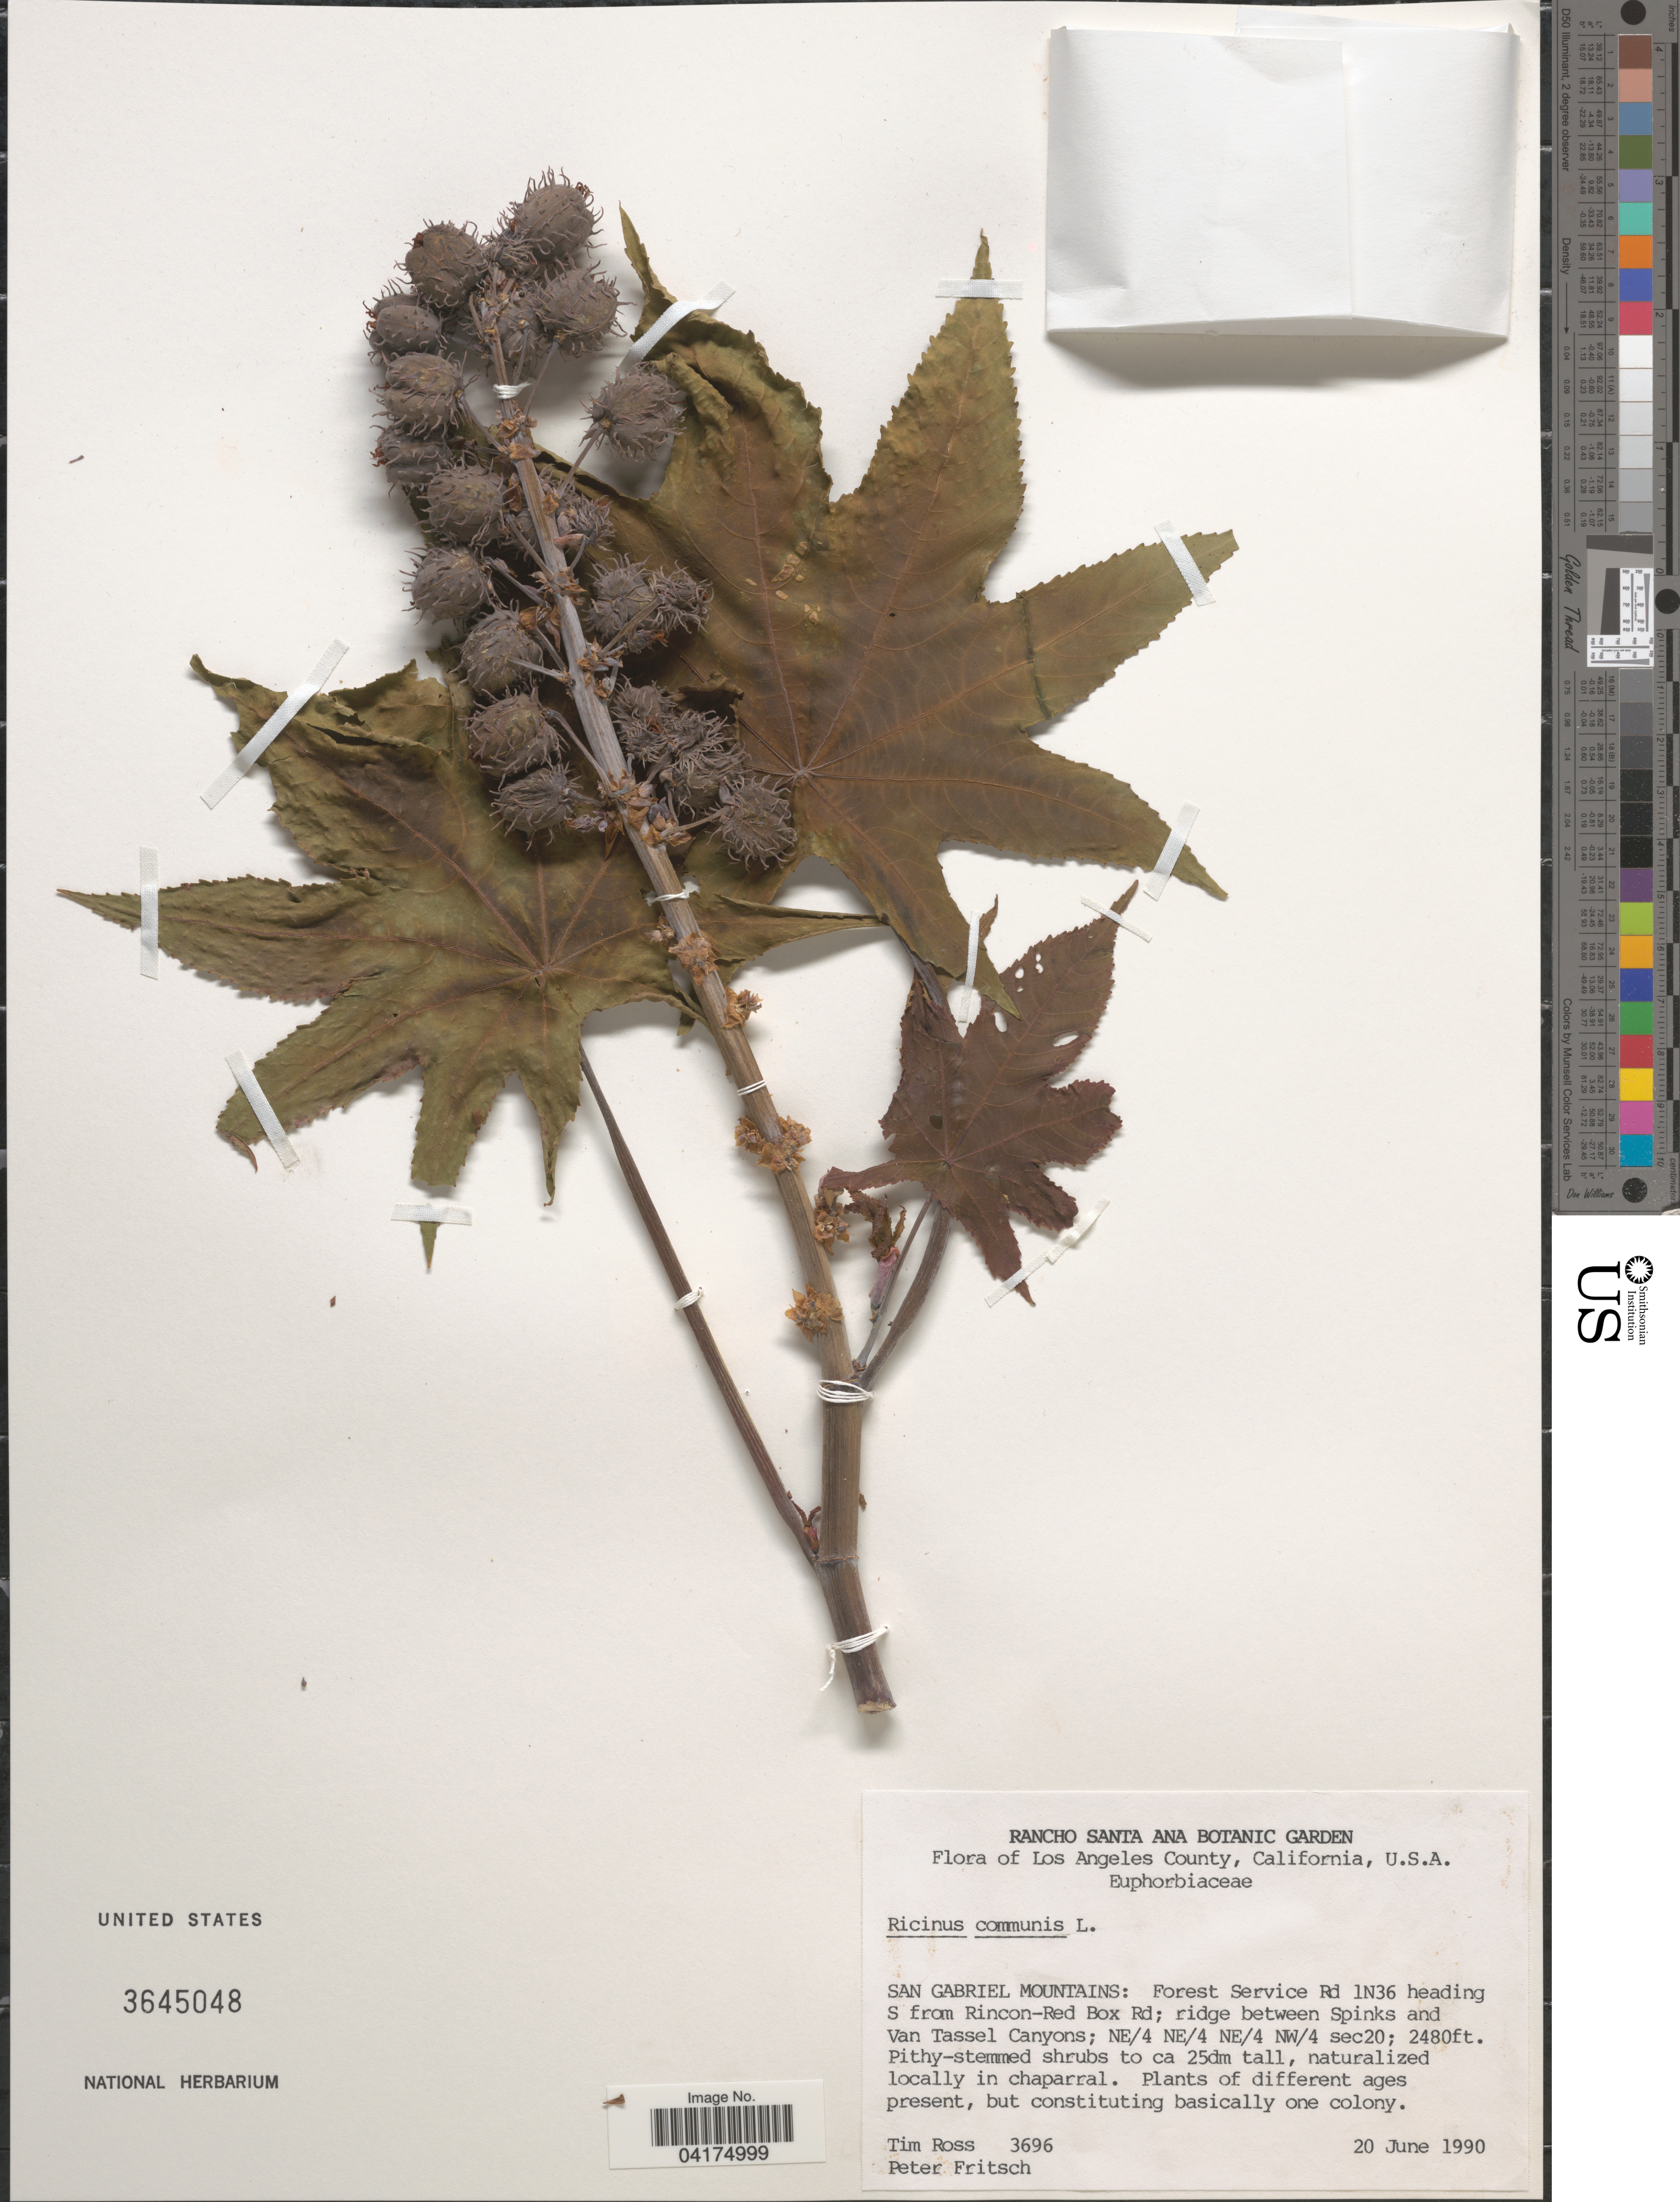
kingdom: Plantae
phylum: Tracheophyta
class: Magnoliopsida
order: Malpighiales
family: Euphorbiaceae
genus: Ricinus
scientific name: Ricinus communis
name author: L.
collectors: T. Ross & P. W. Fritsch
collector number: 3696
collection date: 1990-06-20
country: United States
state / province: California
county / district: Los Angeles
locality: Los Angeles County. San Gabriel Mountains: Forest Service Rd 1N36 heading S from Rincon-Red Box Rd; ridge between Spinks and Van Tassel Canyons; NE4 NE/4 NE/4 NW/4 sec20.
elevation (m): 756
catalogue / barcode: US 3645048